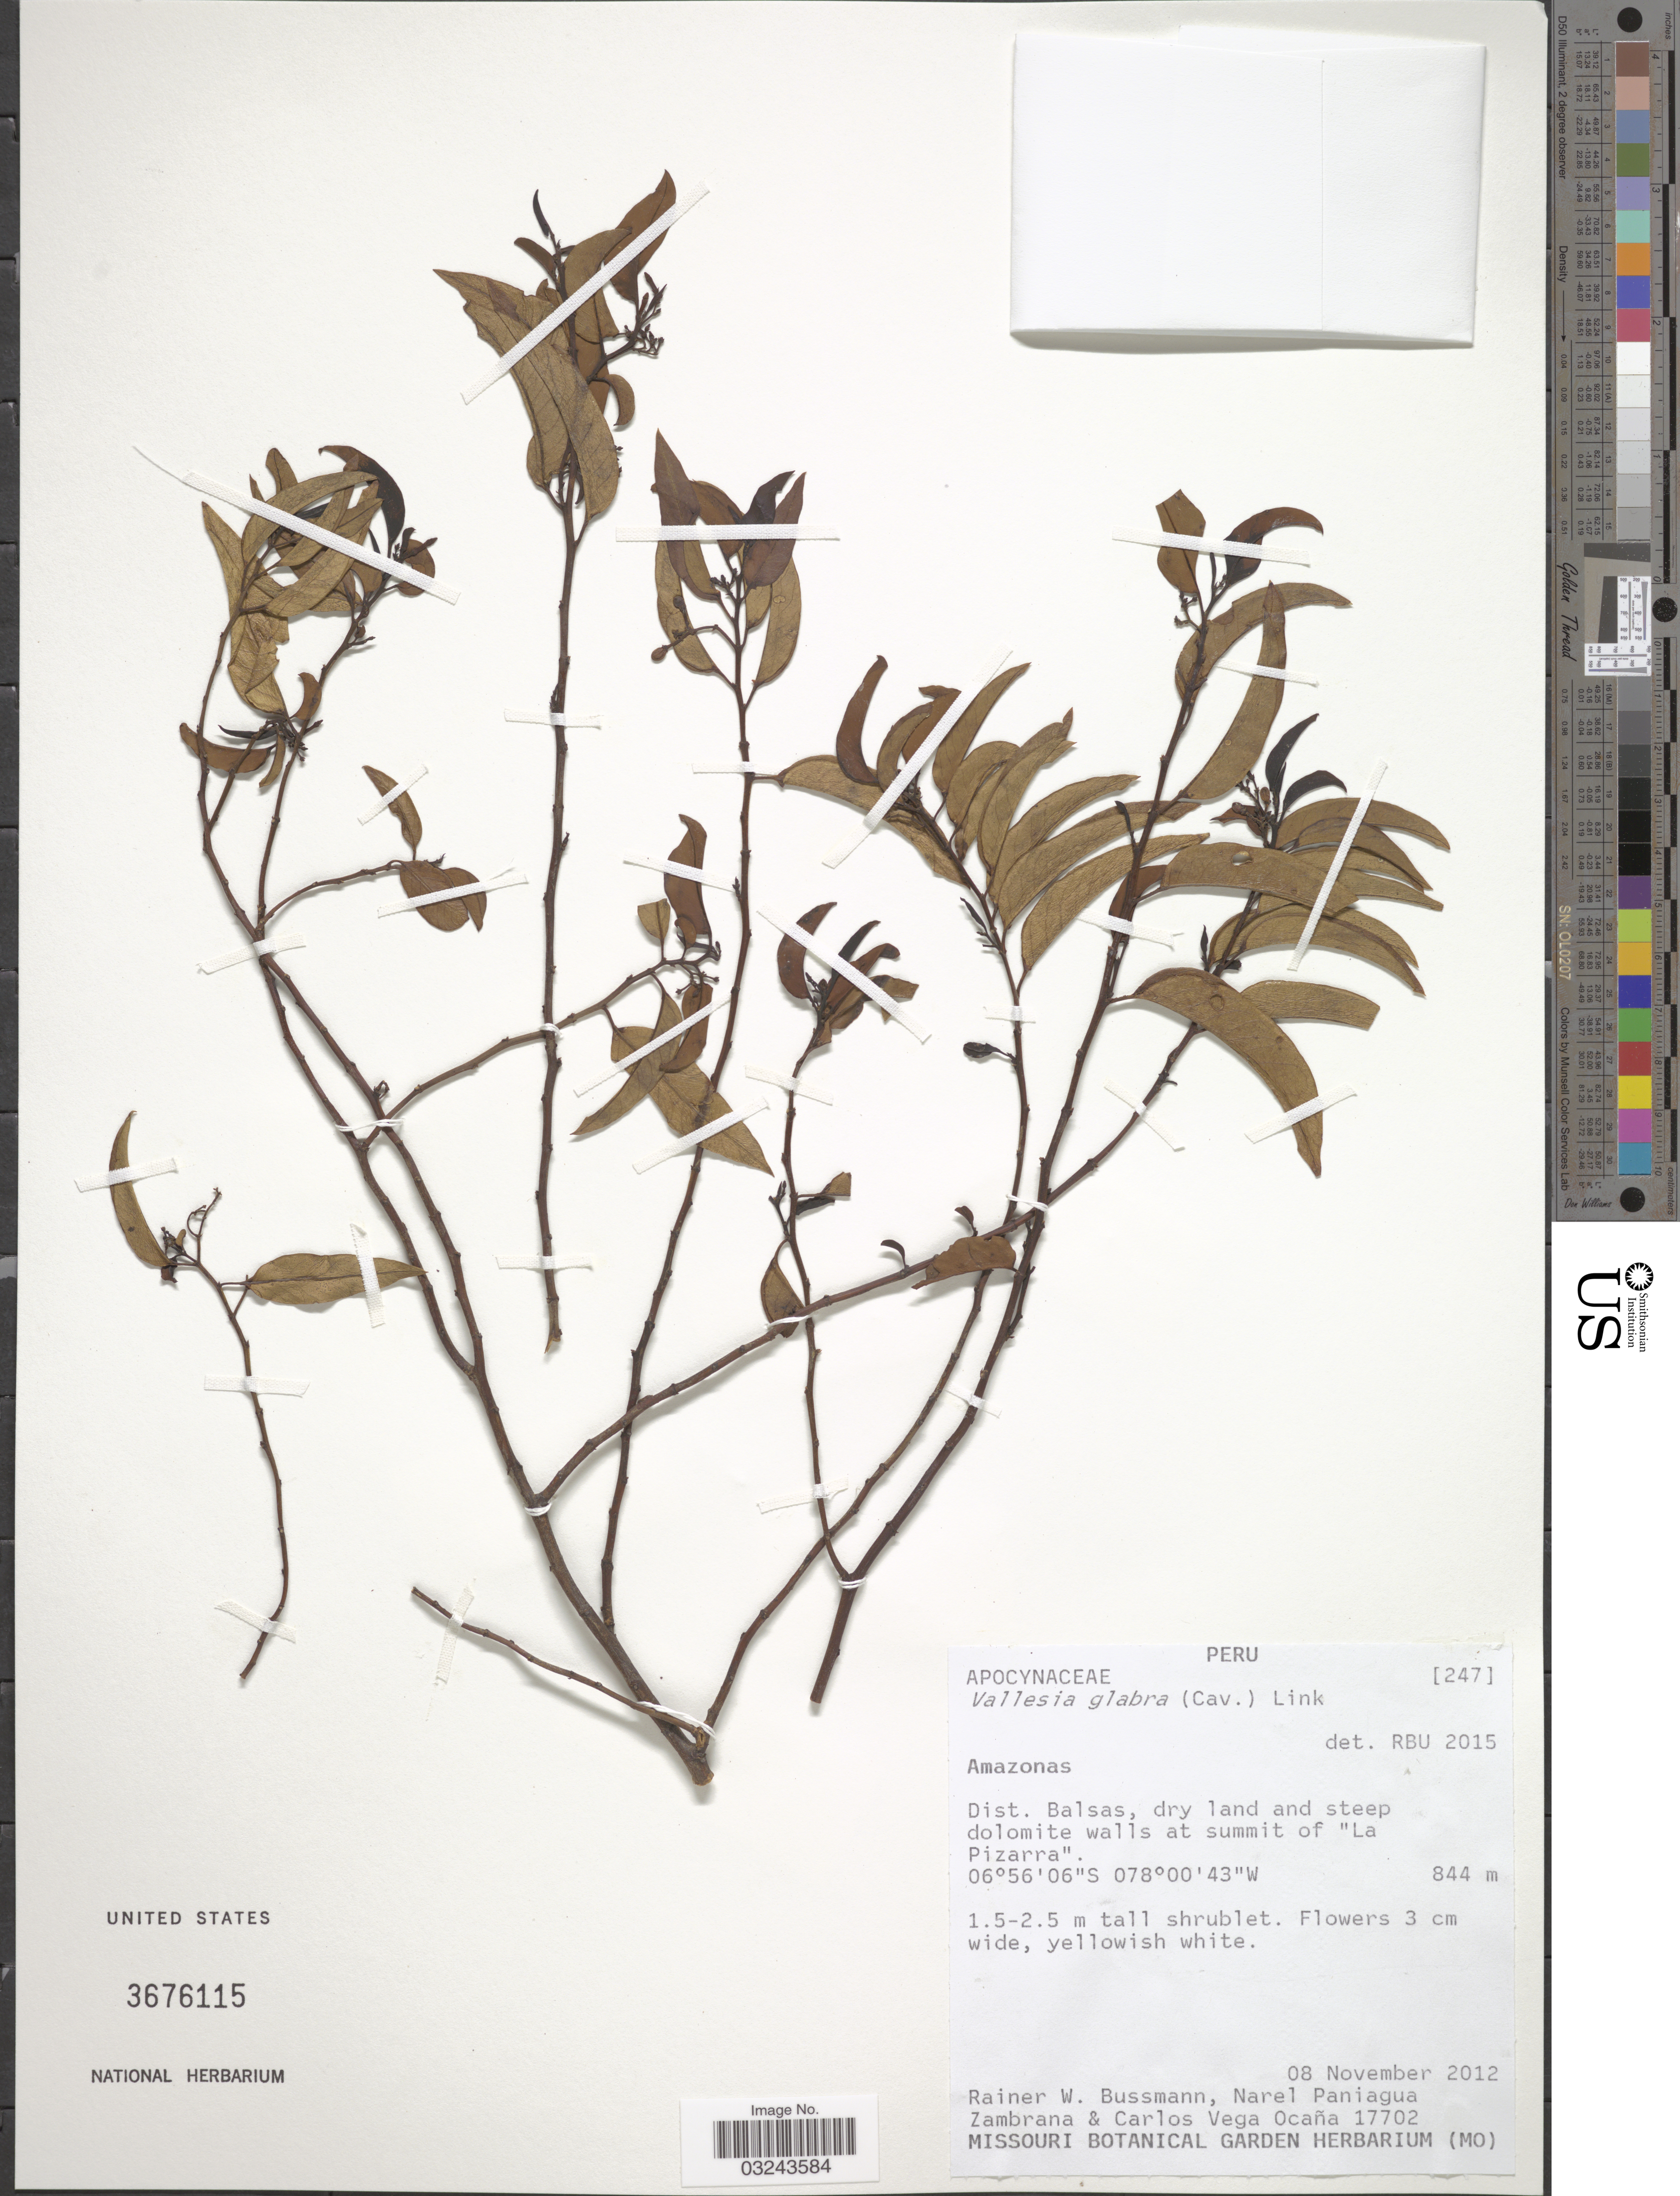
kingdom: Plantae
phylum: Tracheophyta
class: Magnoliopsida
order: Gentianales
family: Apocynaceae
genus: Vallesia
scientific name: Vallesia glabra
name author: (Cav.) Link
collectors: R. W. Bussmann, N. Zambrana & C. Ocaña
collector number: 17702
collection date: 2012-11-08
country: Peru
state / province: Amazonas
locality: Dist. Balsas, dry land and steep dolomite walls at summit of "La Pizarra".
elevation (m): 844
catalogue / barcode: US 3676115